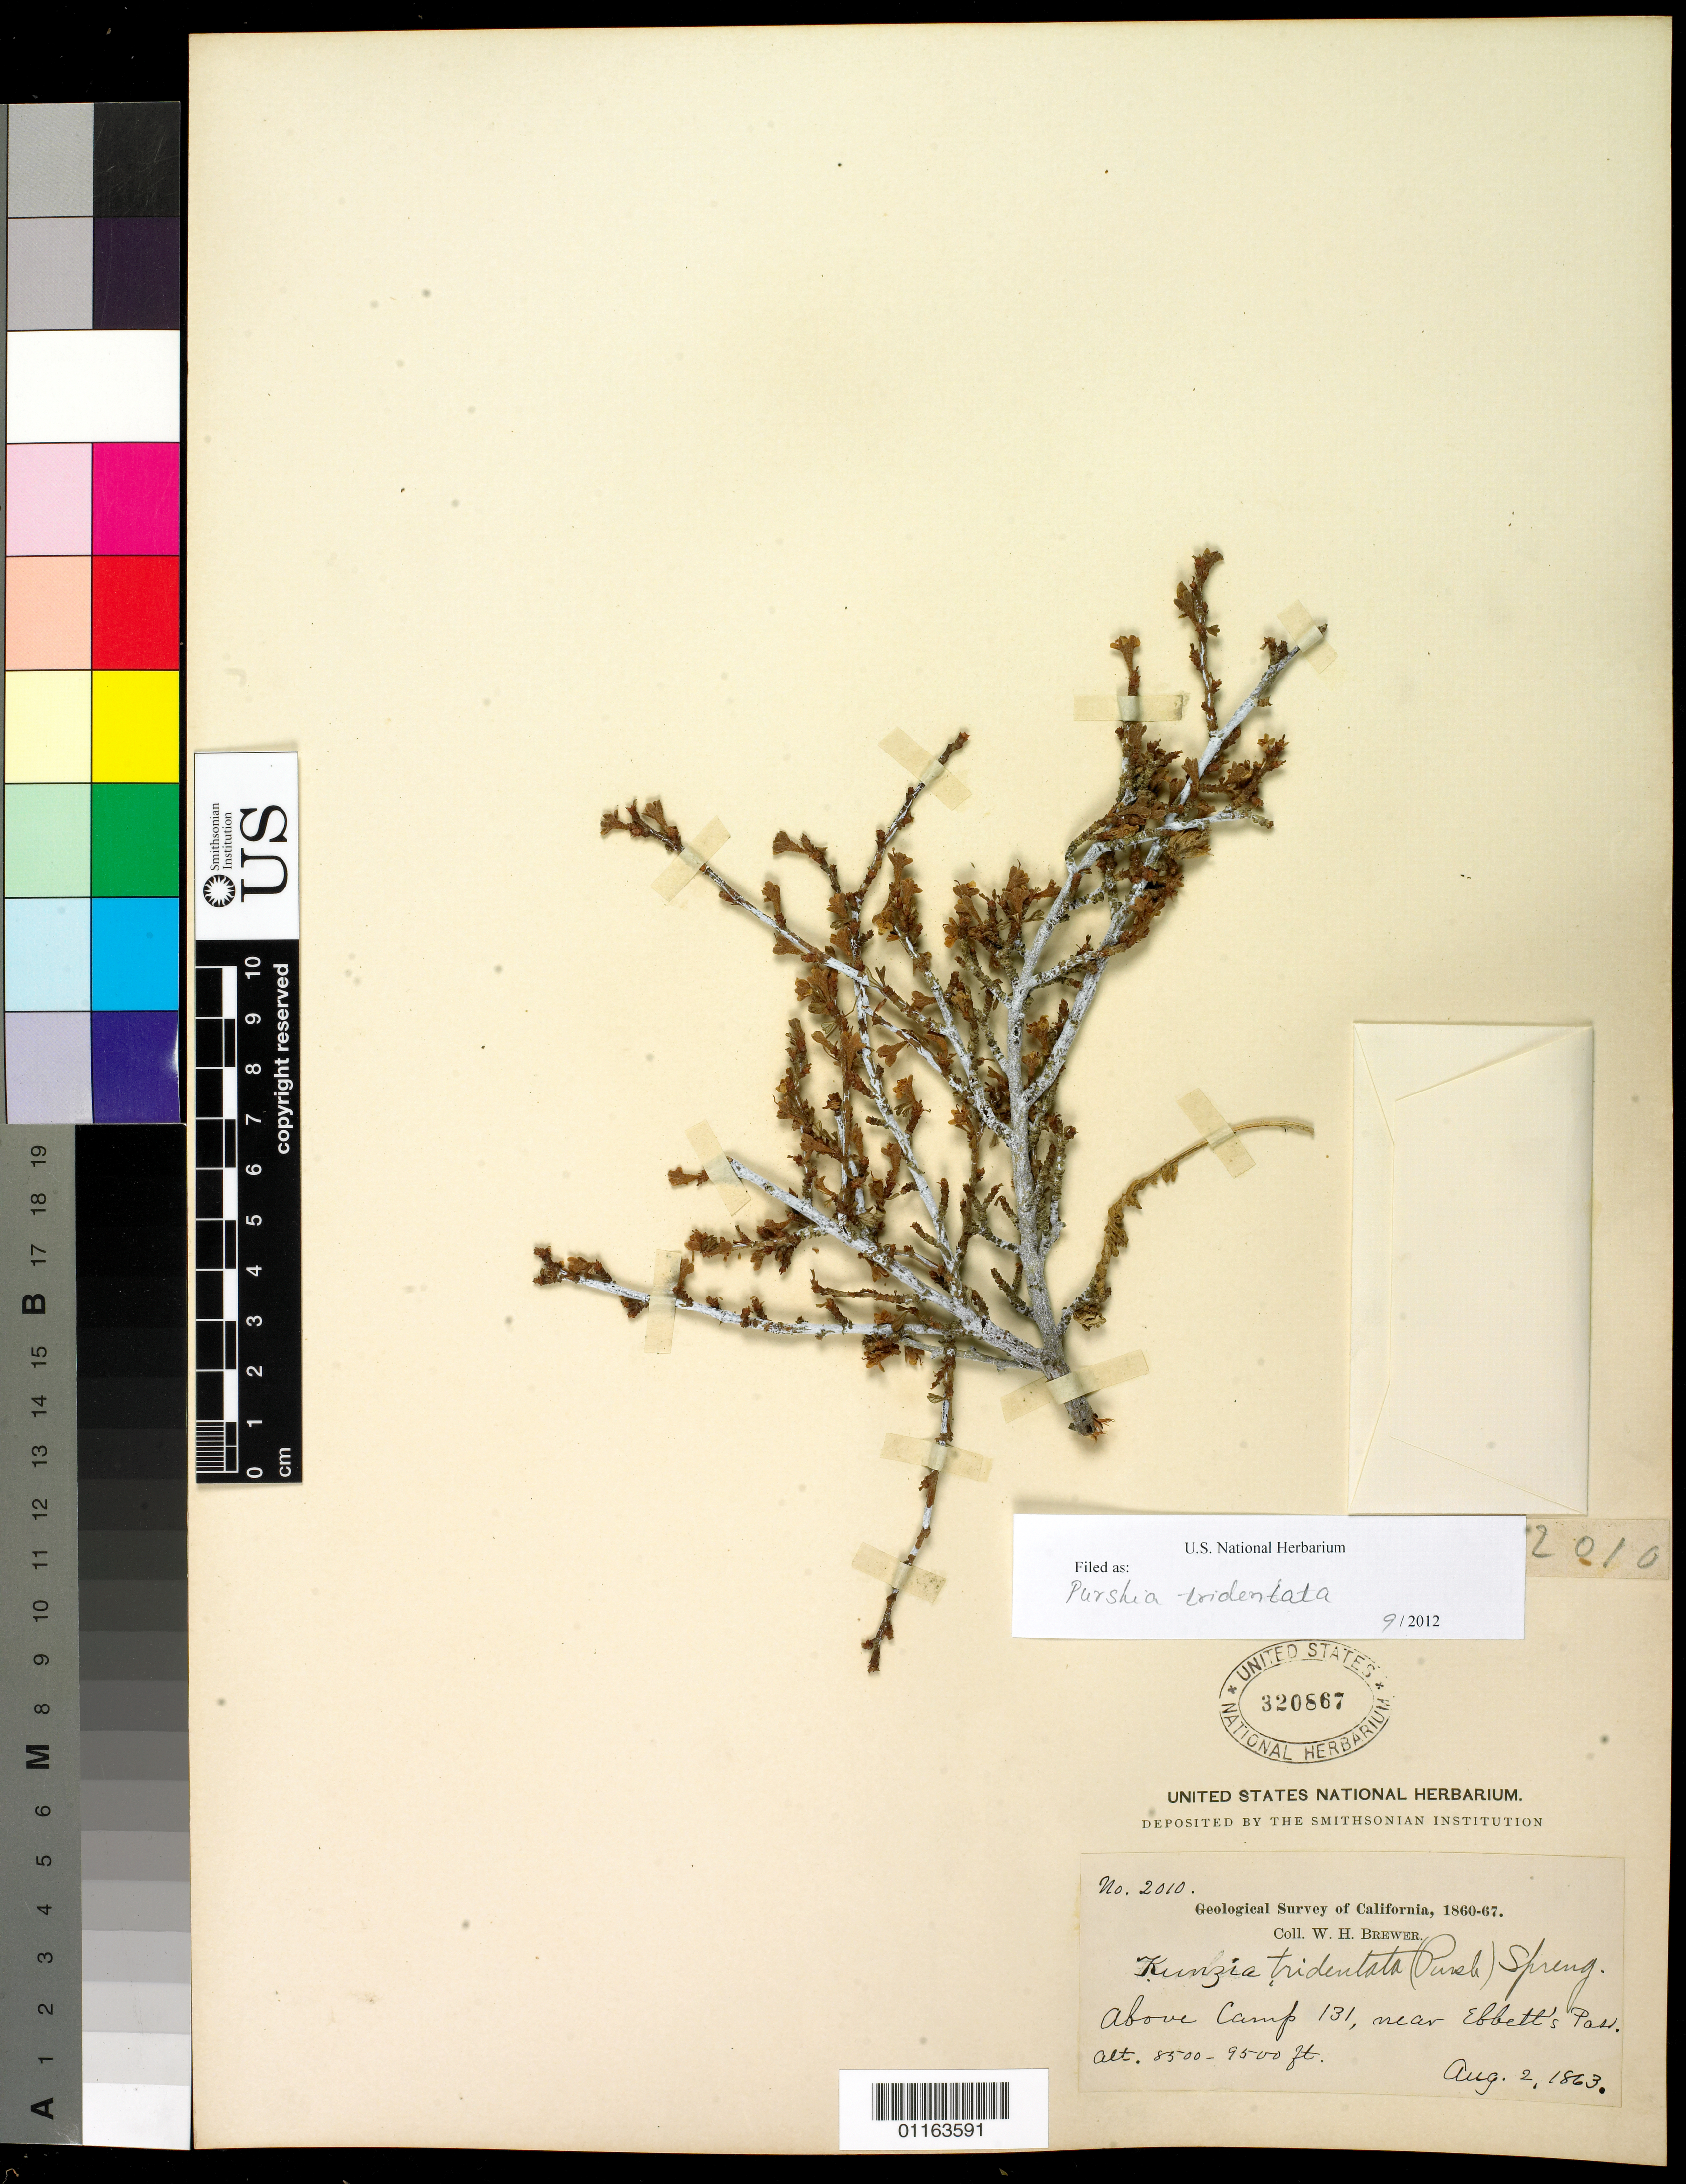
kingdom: Plantae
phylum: Tracheophyta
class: Magnoliopsida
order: Rosales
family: Rosaceae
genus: Purshia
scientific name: Purshia tridentata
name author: (Pursh) DC.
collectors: W. H. Brewer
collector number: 2010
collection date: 1863-08-02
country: United States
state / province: California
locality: above Camp 181, near Ebbott's Pass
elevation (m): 2591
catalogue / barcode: US 320867